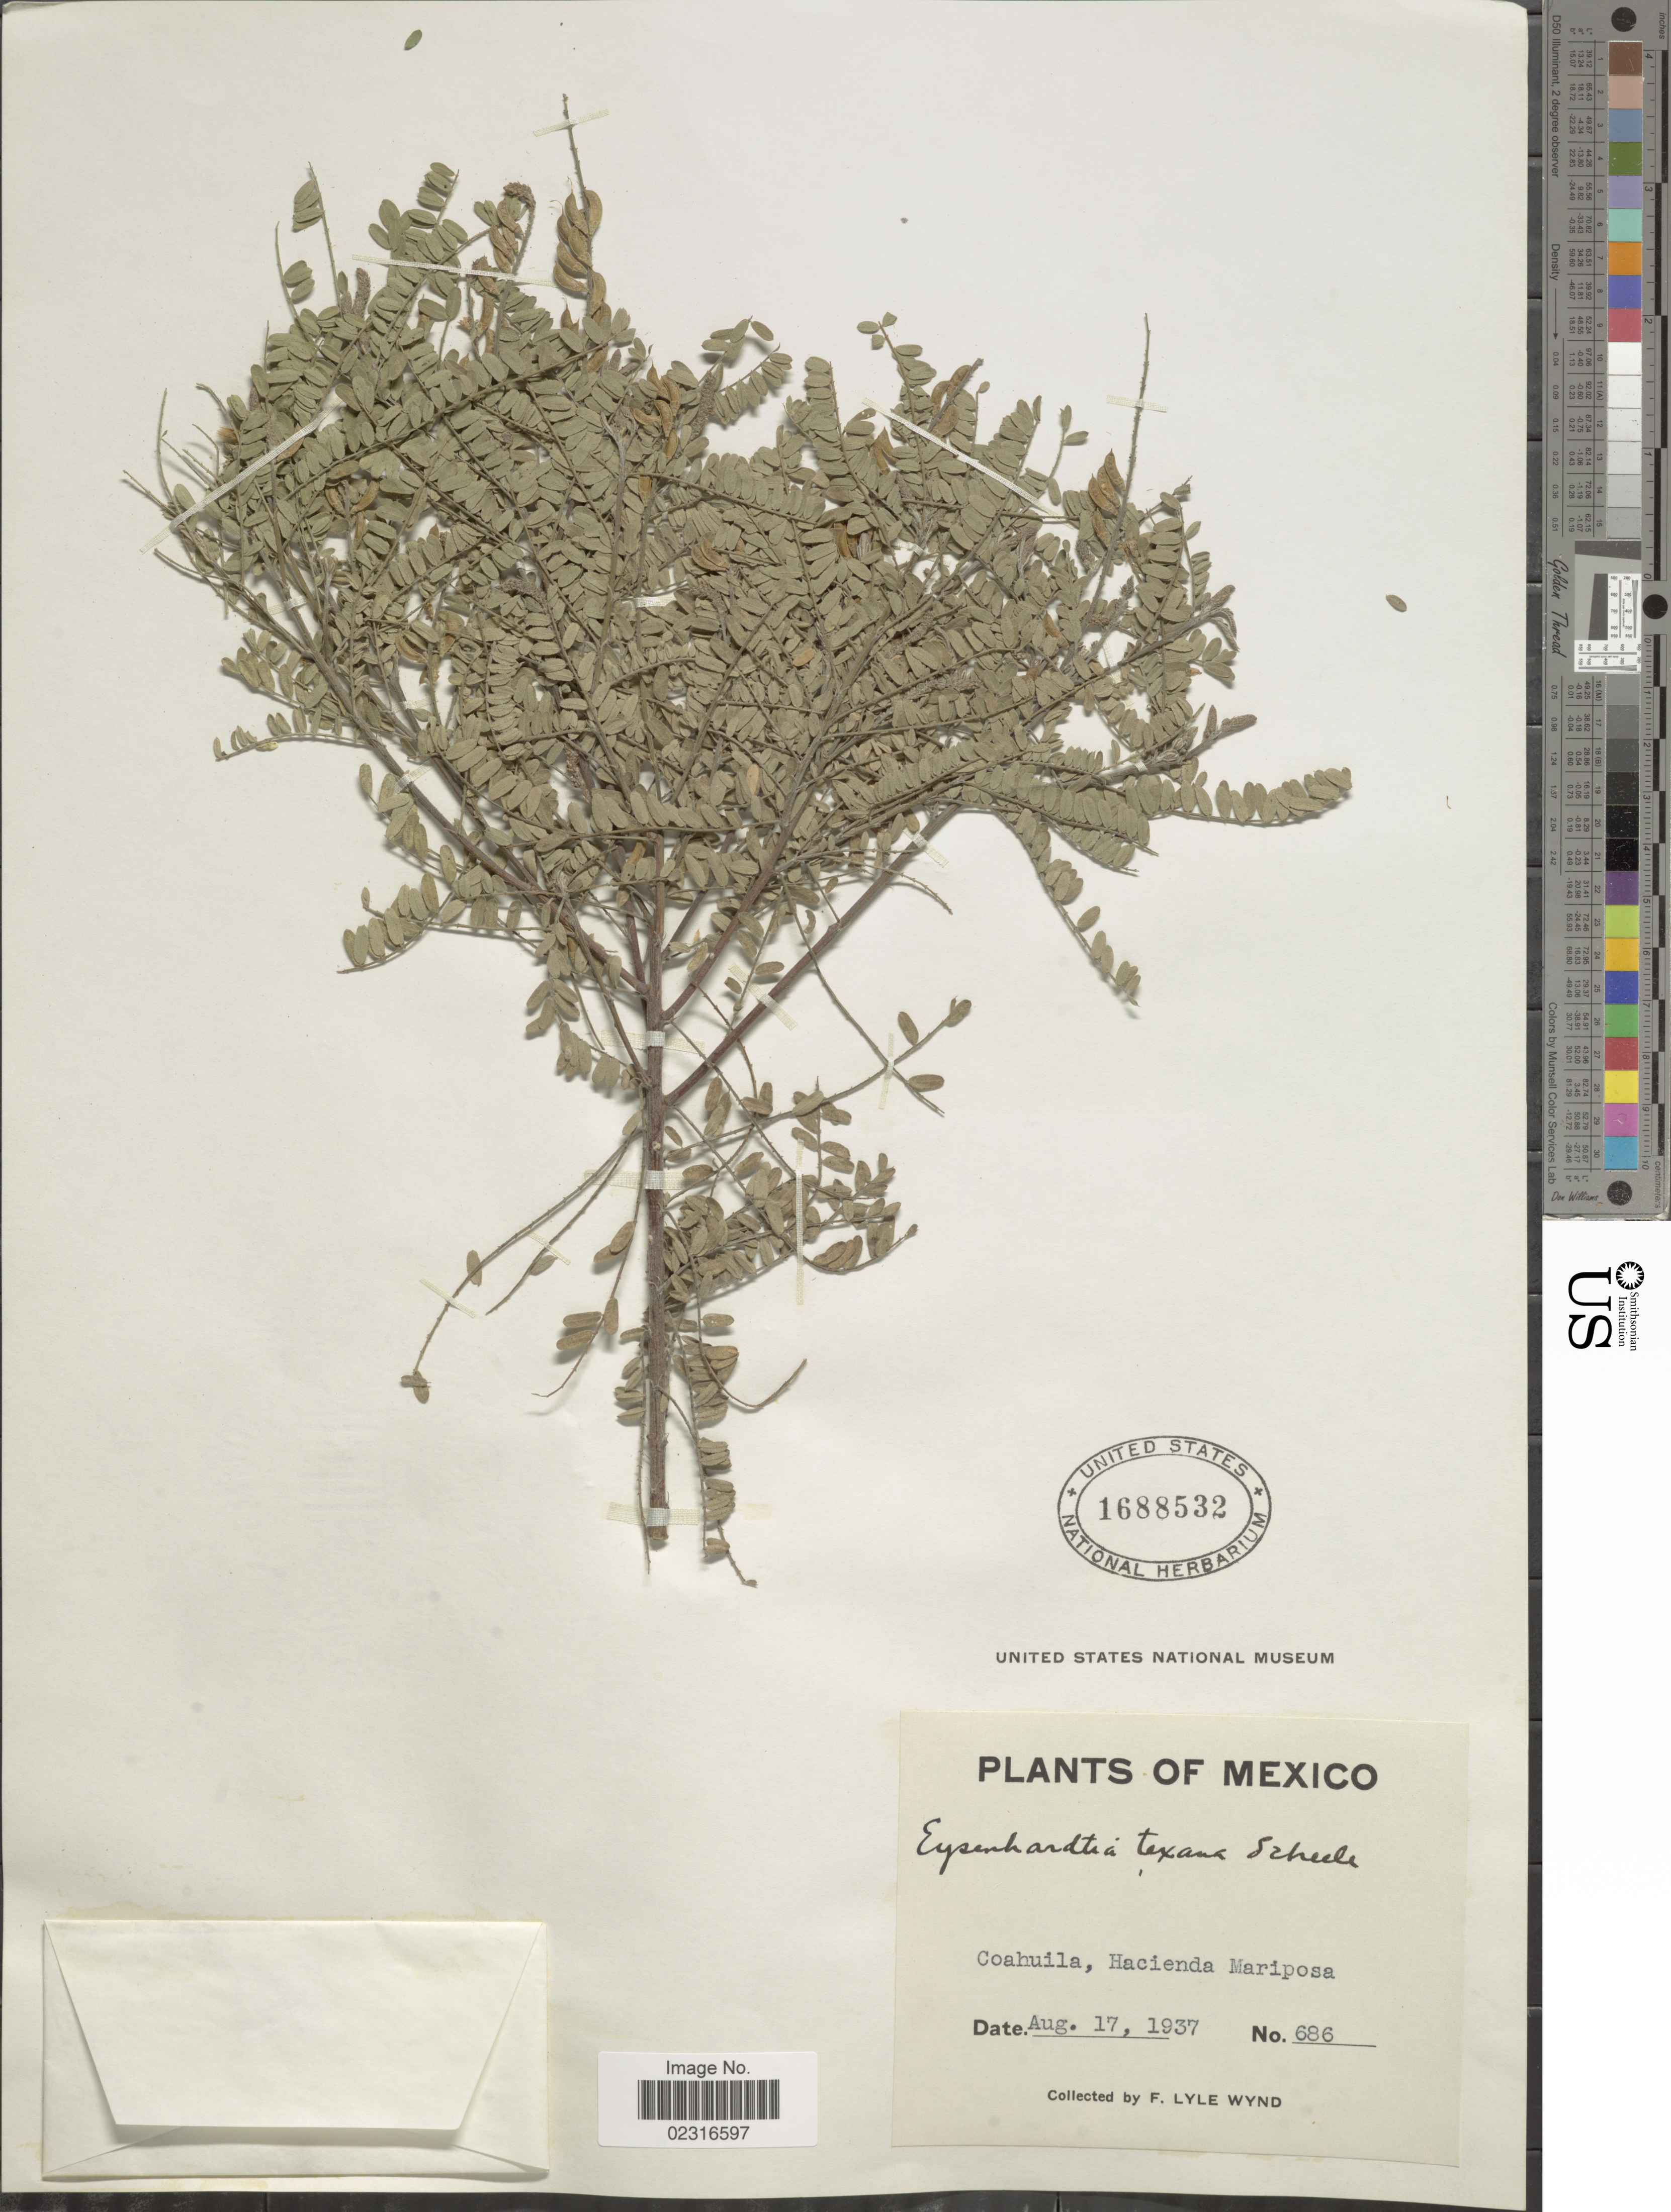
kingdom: Plantae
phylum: Tracheophyta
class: Magnoliopsida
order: Fabales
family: Fabaceae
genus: Eysenhardtia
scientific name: Eysenhardtia texana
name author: Scheele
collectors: F. L. Wynd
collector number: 686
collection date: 1937-08-17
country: Mexico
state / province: Coahuila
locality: Hacienda Mariposa.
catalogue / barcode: US 1688532